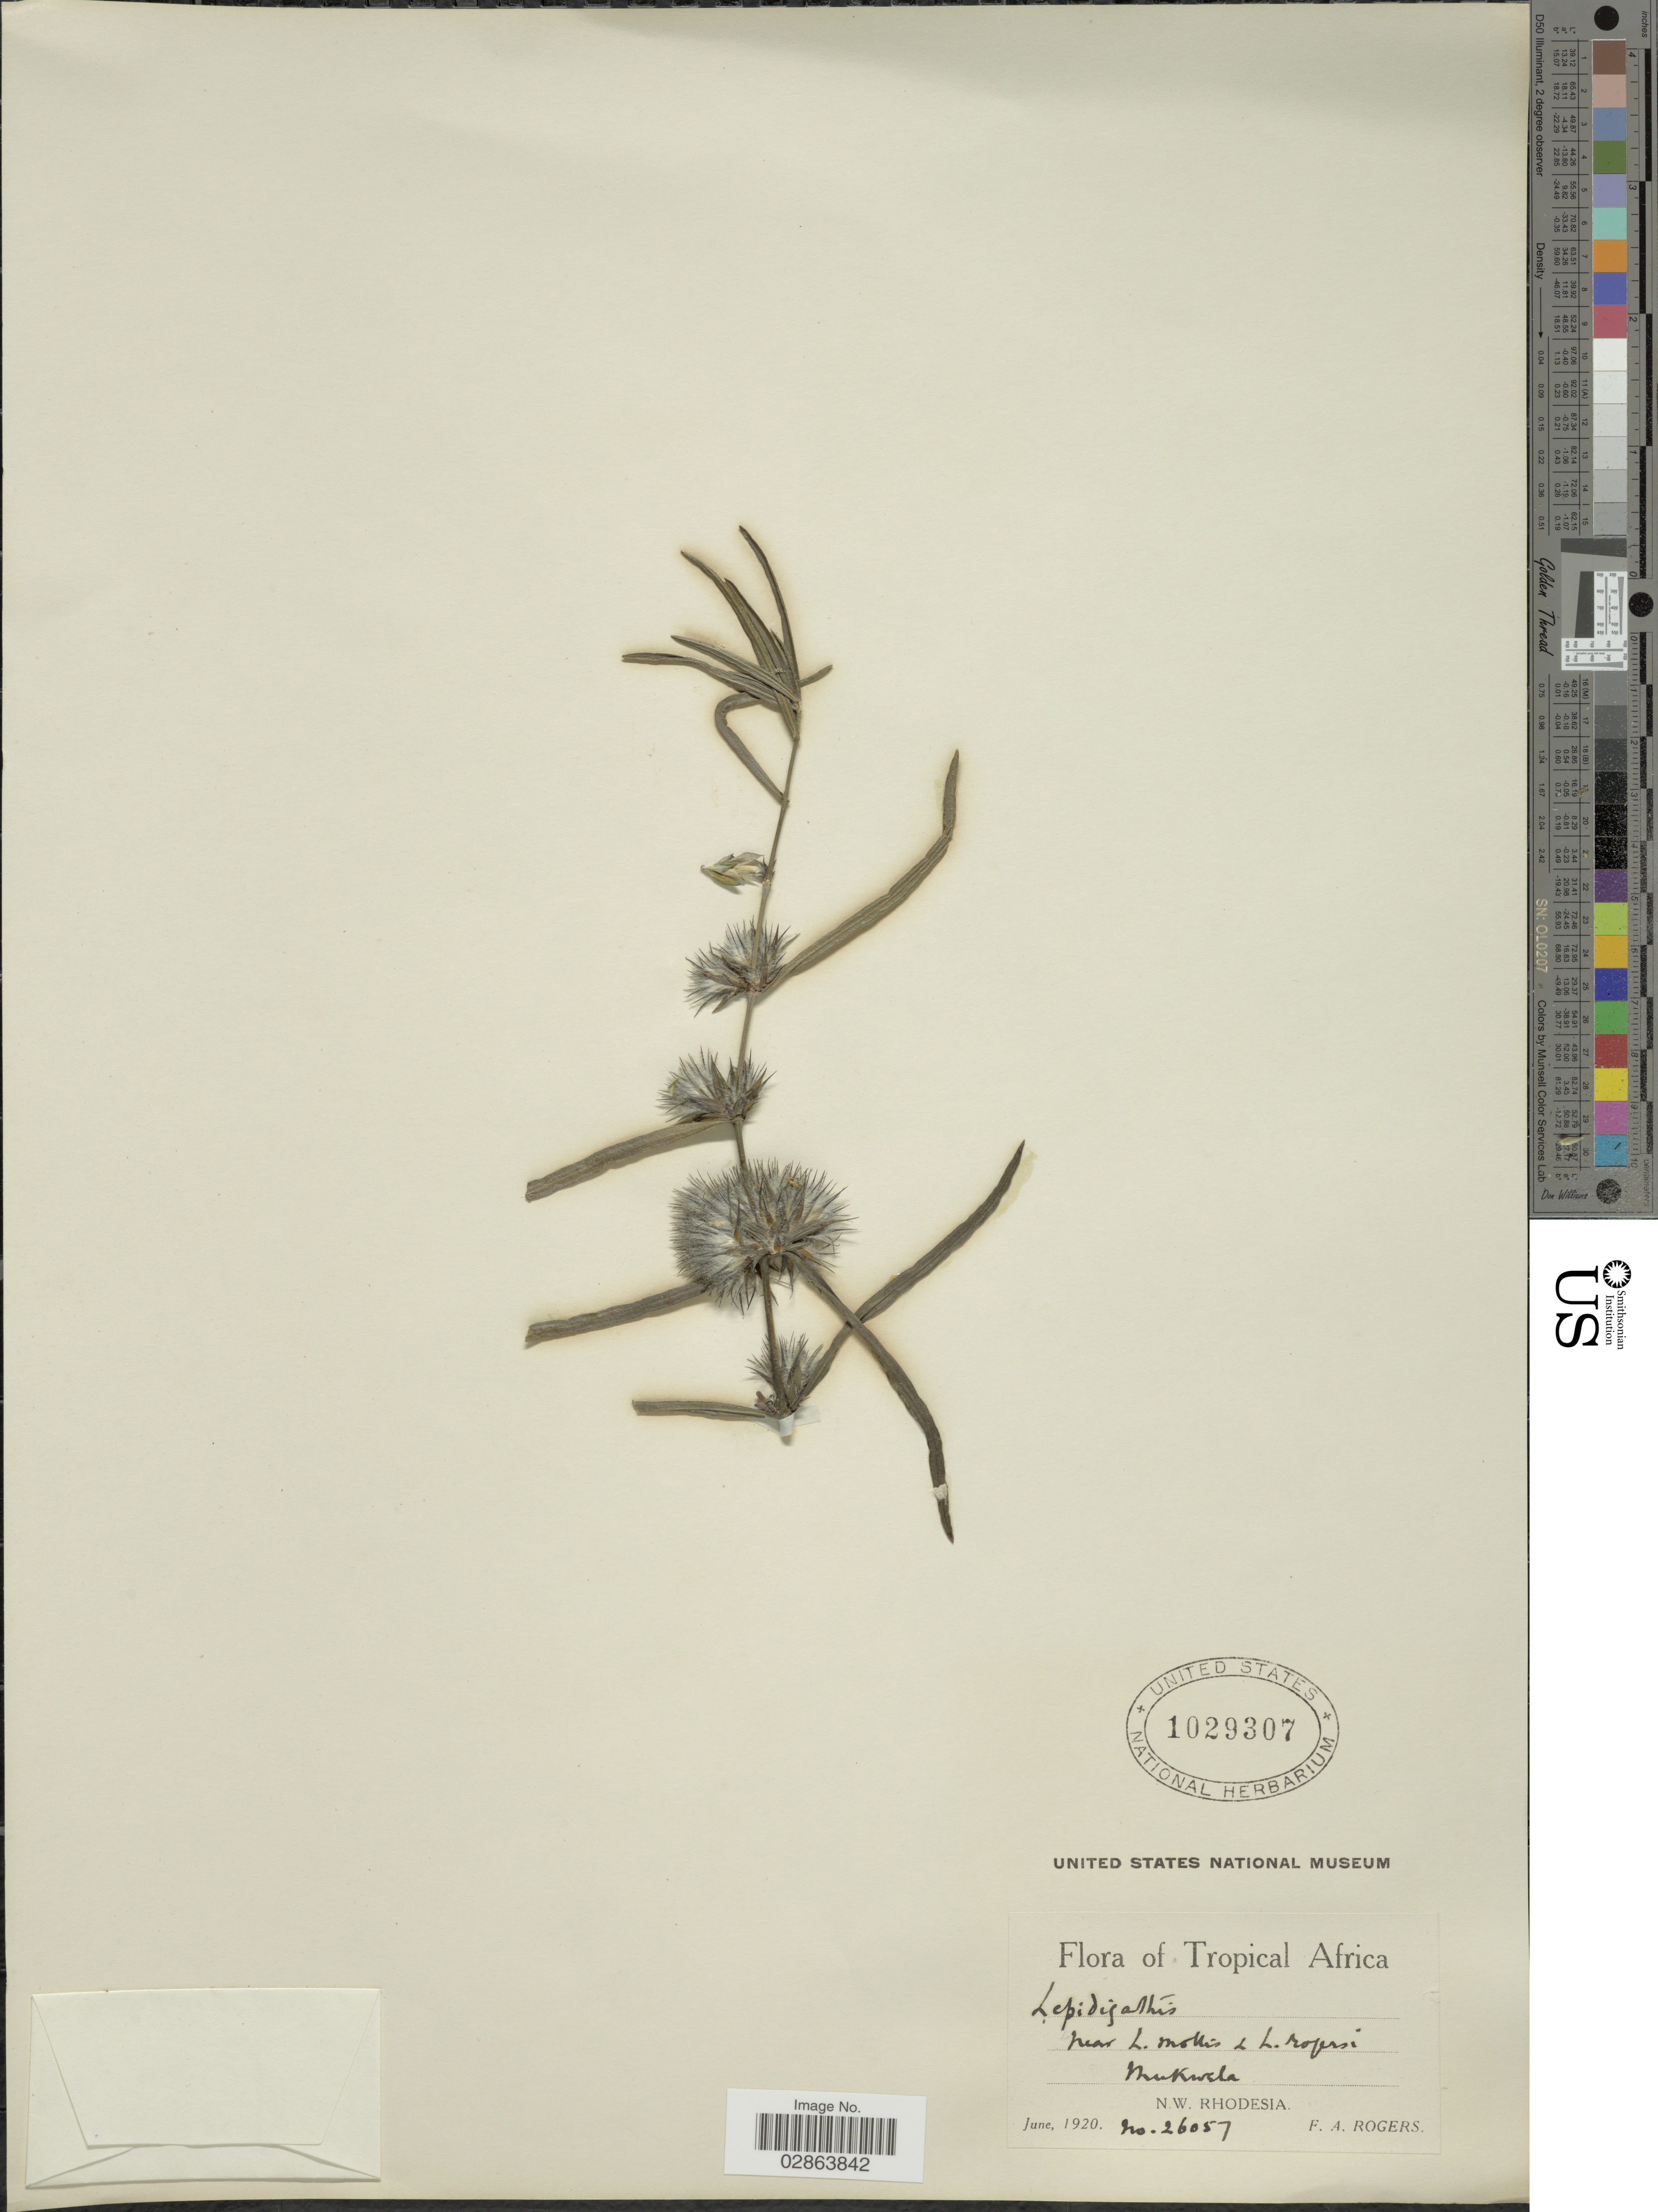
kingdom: Plantae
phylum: Tracheophyta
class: Magnoliopsida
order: Lamiales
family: Acanthaceae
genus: Lepidagathis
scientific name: Lepidagathis sp.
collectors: F. A. Rogers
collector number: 26057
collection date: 1920-06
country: Zimbabwe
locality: Near L. mottis & L. repesi, Mukwela, N.W. Rhodesia.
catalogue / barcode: US 1029307